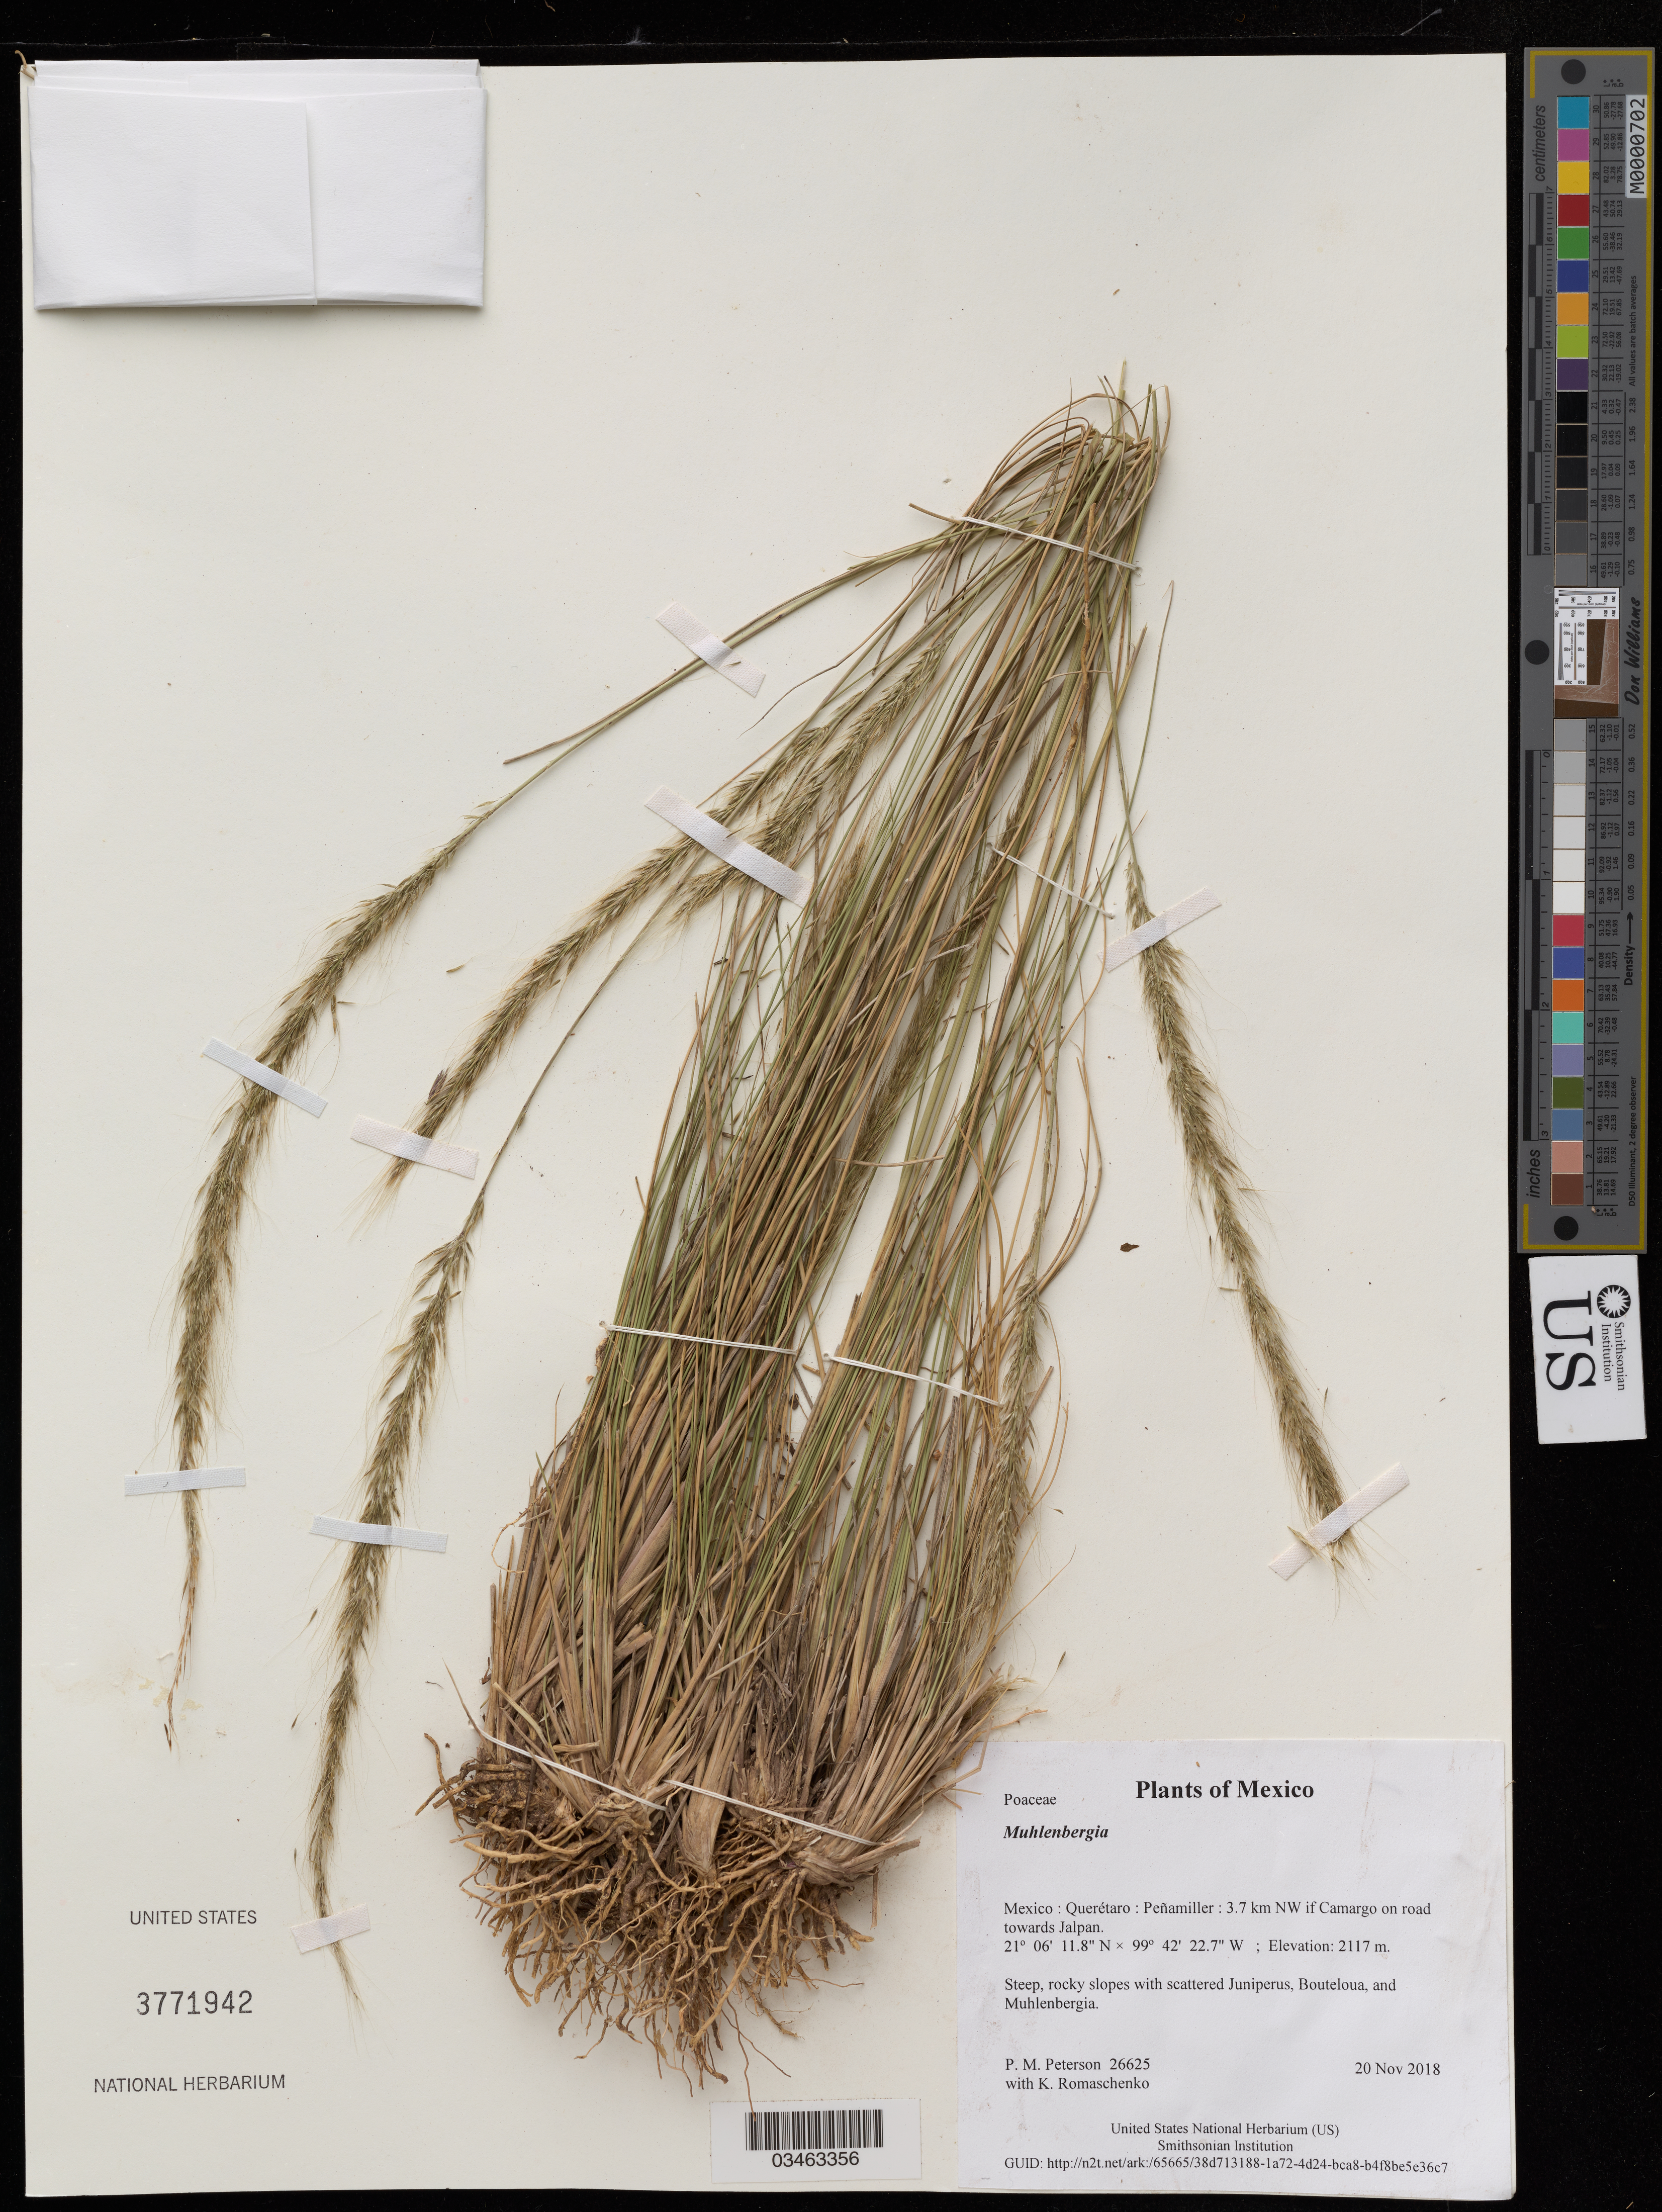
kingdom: Plantae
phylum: Tracheophyta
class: Liliopsida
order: Poales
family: Poaceae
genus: Muhlenbergia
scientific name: Muhlenbergia sp.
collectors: P. M. Peterson & K. Romaschenko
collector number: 26625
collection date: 2018-11-20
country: Mexico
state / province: Querétaro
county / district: Peñamiller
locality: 3.7 km NW if Camargo on road towards Jalpan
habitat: Steep, rocky slopes with scattered Juniperus, Bouteloua, and Muhlenbergia.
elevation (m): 2117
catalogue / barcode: US 3771942